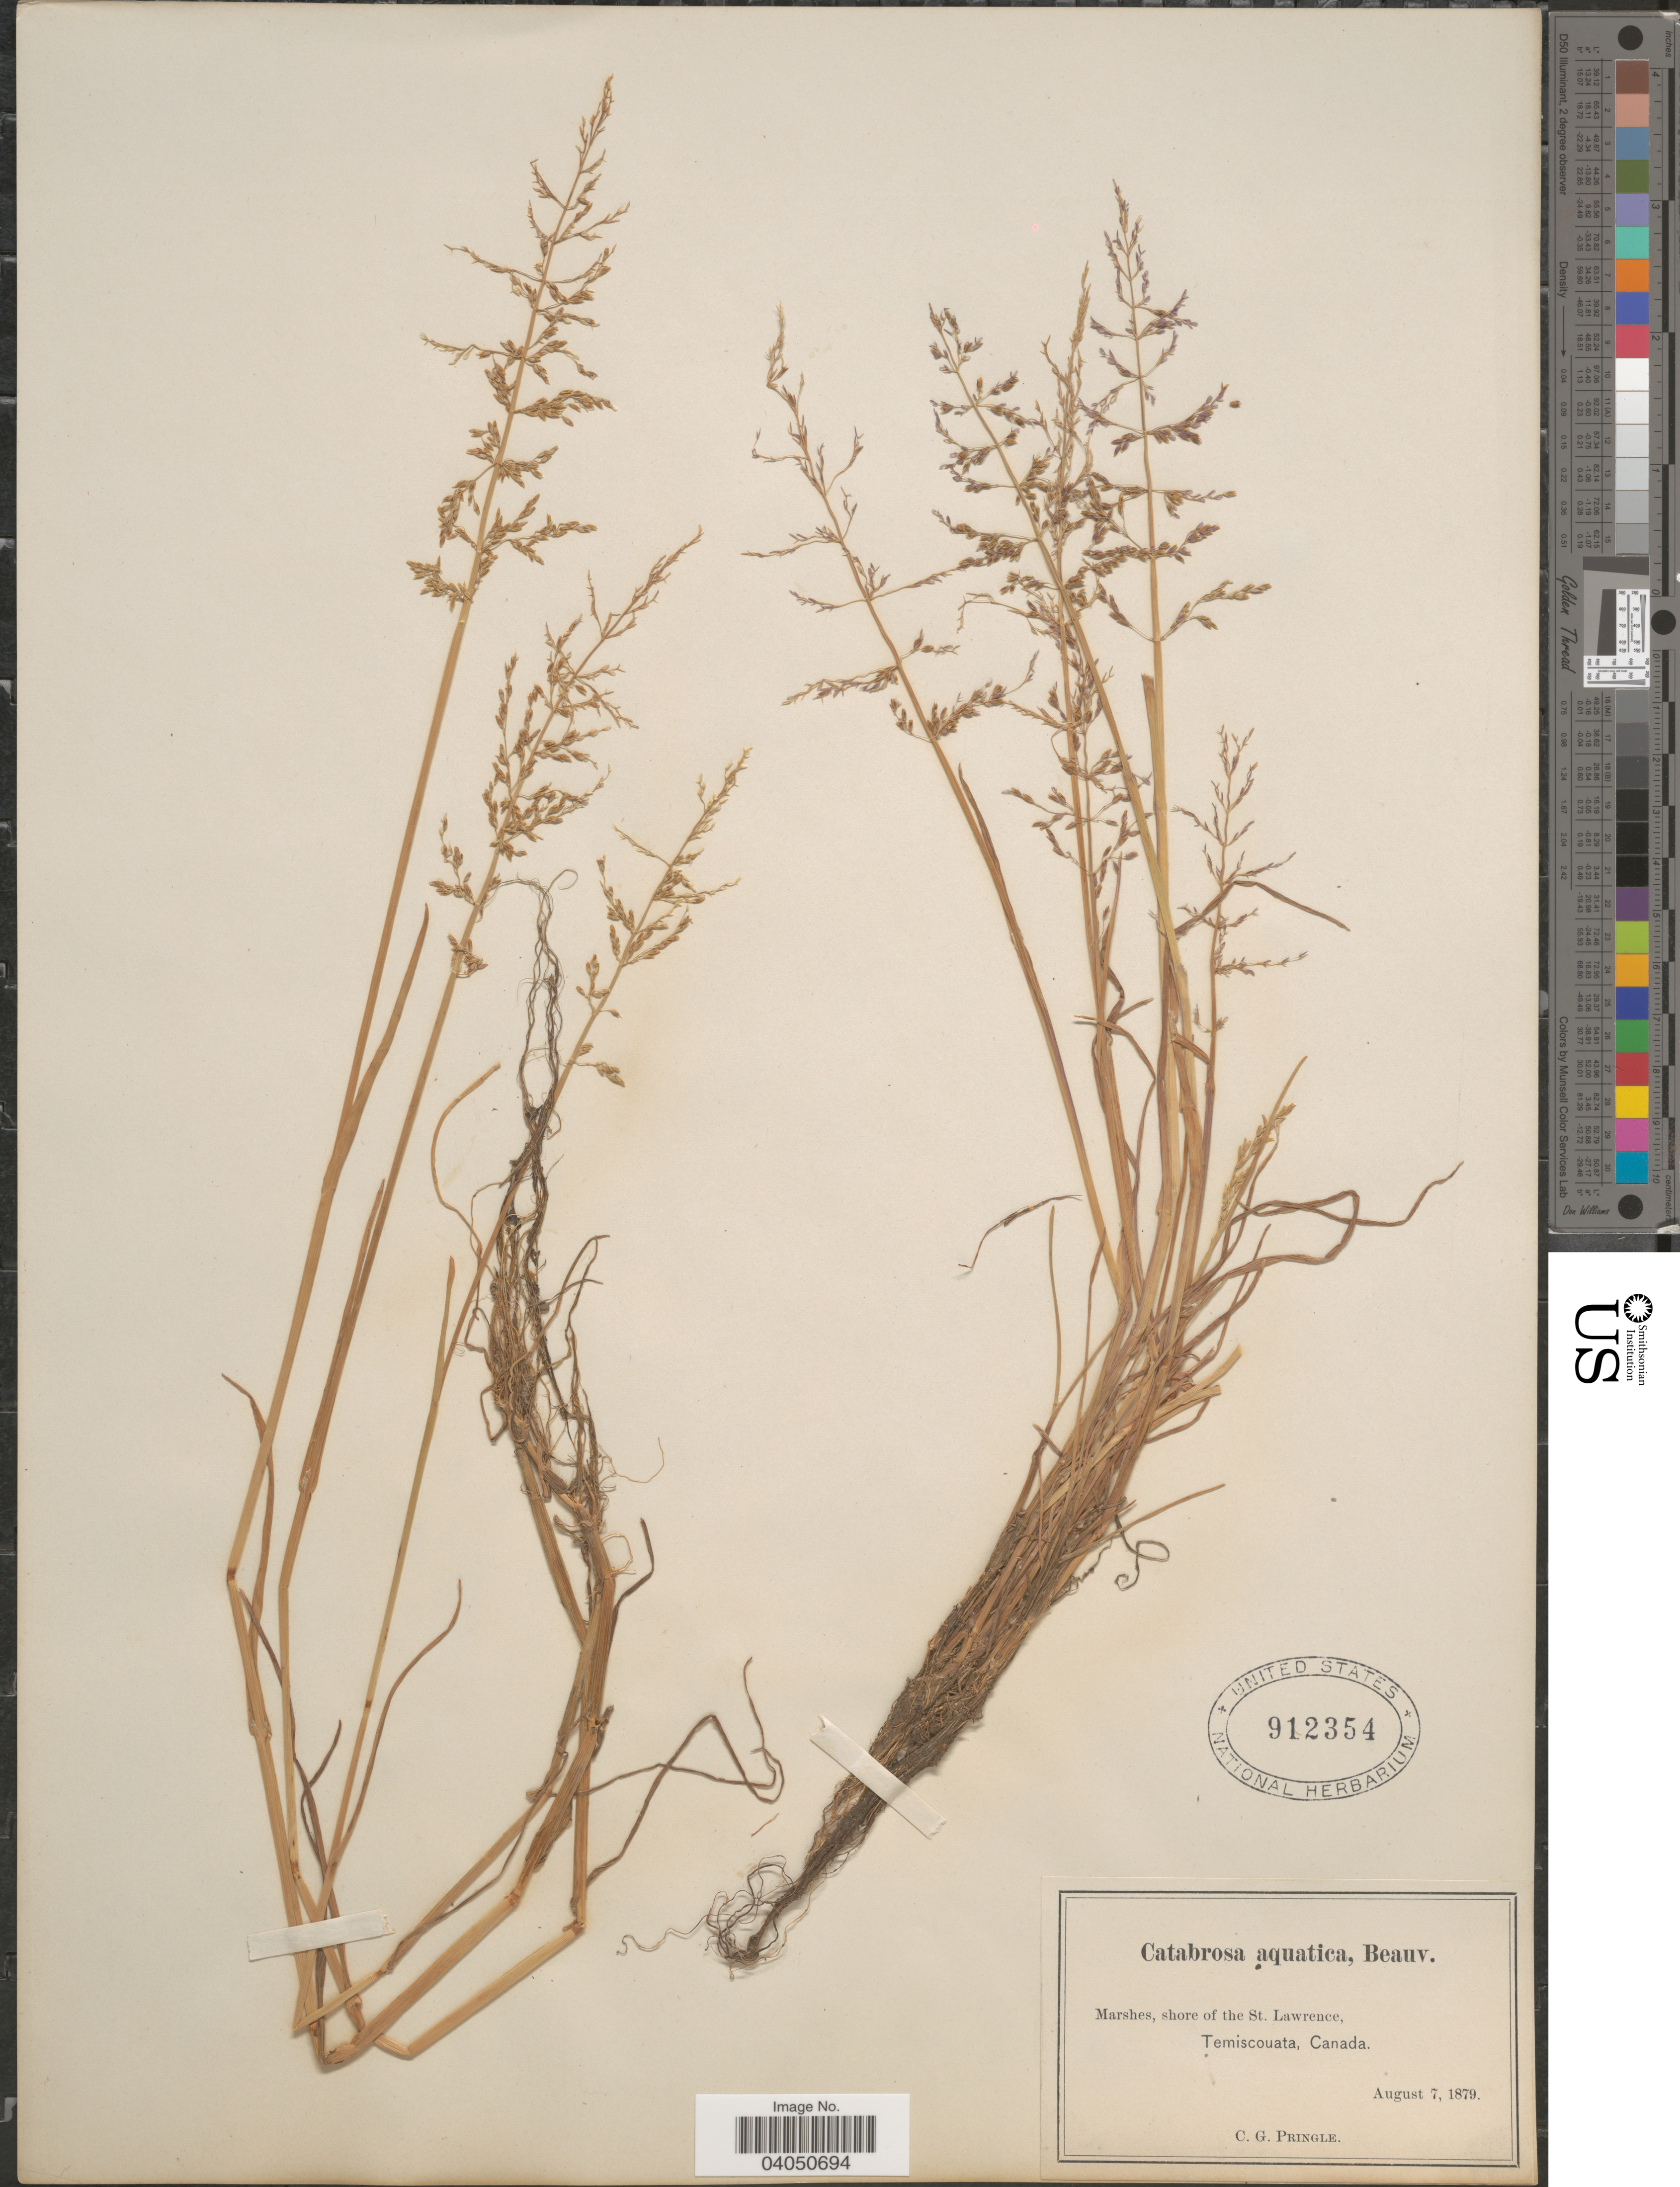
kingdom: Plantae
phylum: Tracheophyta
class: Liliopsida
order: Poales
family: Poaceae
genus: Catabrosa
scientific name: Catabrosa aquatica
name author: (L.) P. Beauv.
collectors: C. G. Pringle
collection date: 1879-08-07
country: Canada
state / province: Quebec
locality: Marshes, shore of the St. Lawrence, Temiscouata.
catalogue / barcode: US 912354